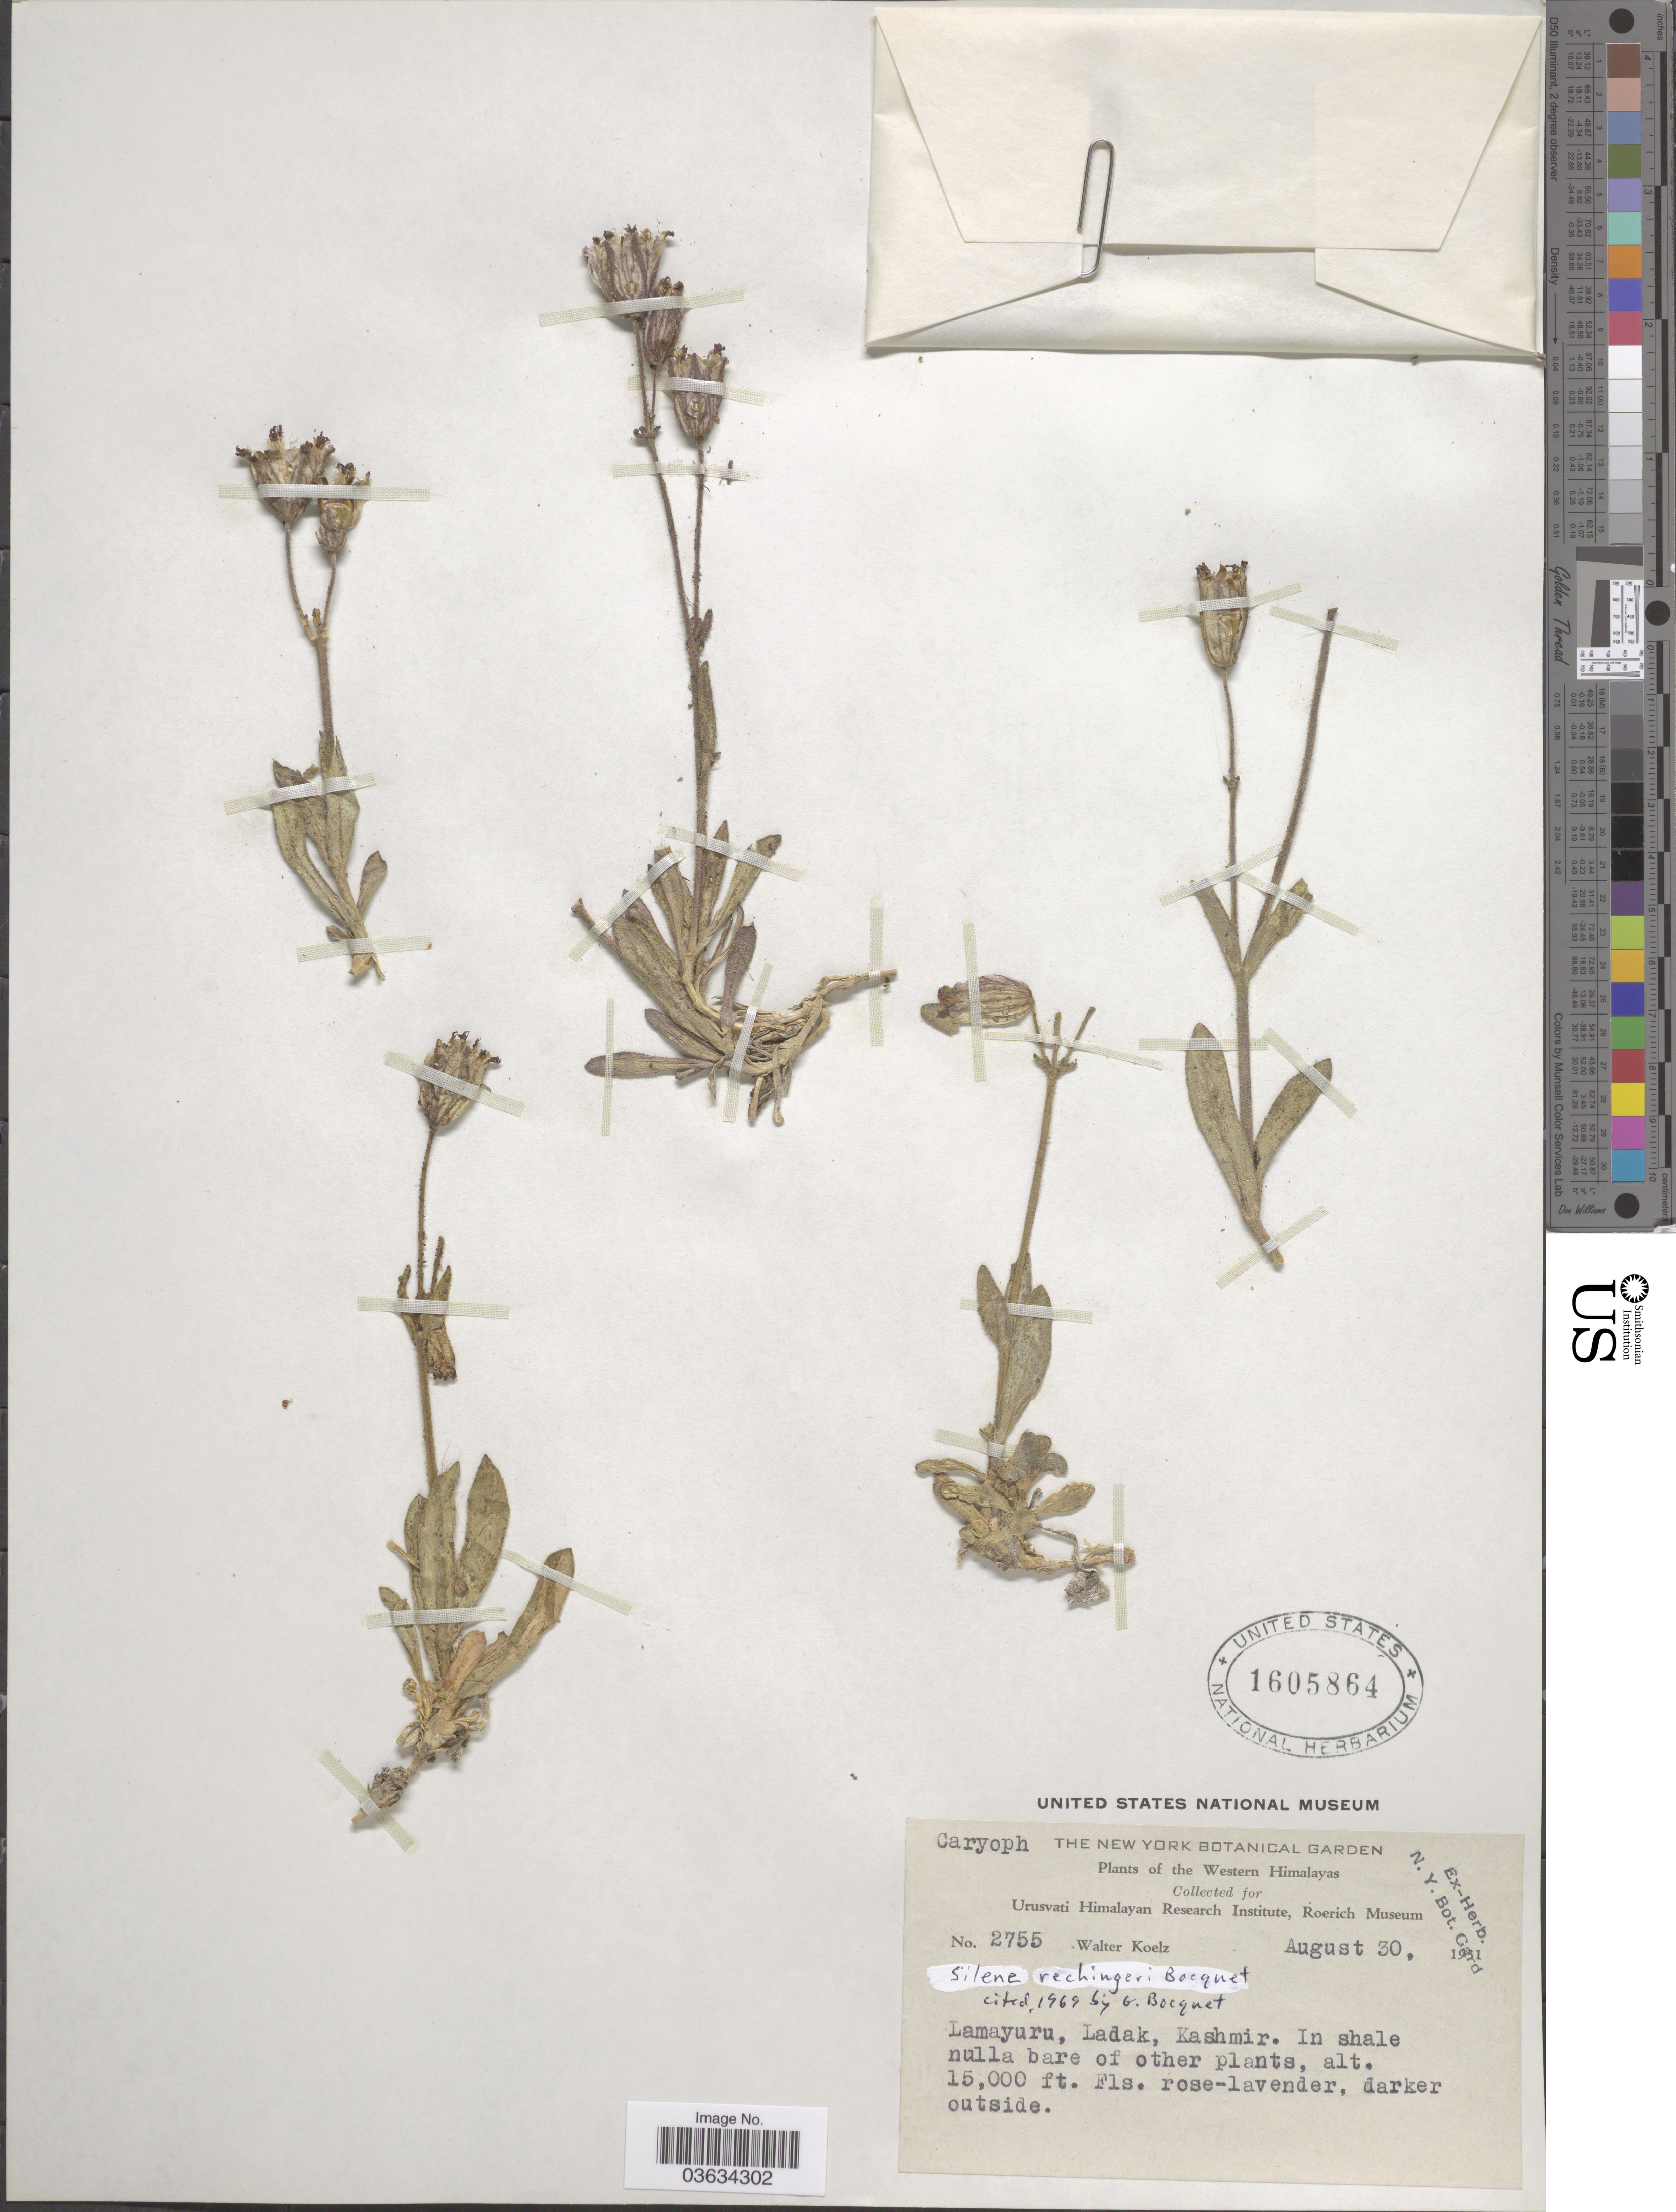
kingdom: Plantae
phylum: Tracheophyta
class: Magnoliopsida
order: Caryophyllales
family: Caryophyllaceae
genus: Silene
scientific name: Silene rechingeri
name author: Bocquet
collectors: W. N. Koelz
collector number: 2755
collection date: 1951-08-30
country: India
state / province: Ladakh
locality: Western Himalayas. Lamayuru, Ladak, Kashmir.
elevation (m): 4572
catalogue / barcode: US 1605864